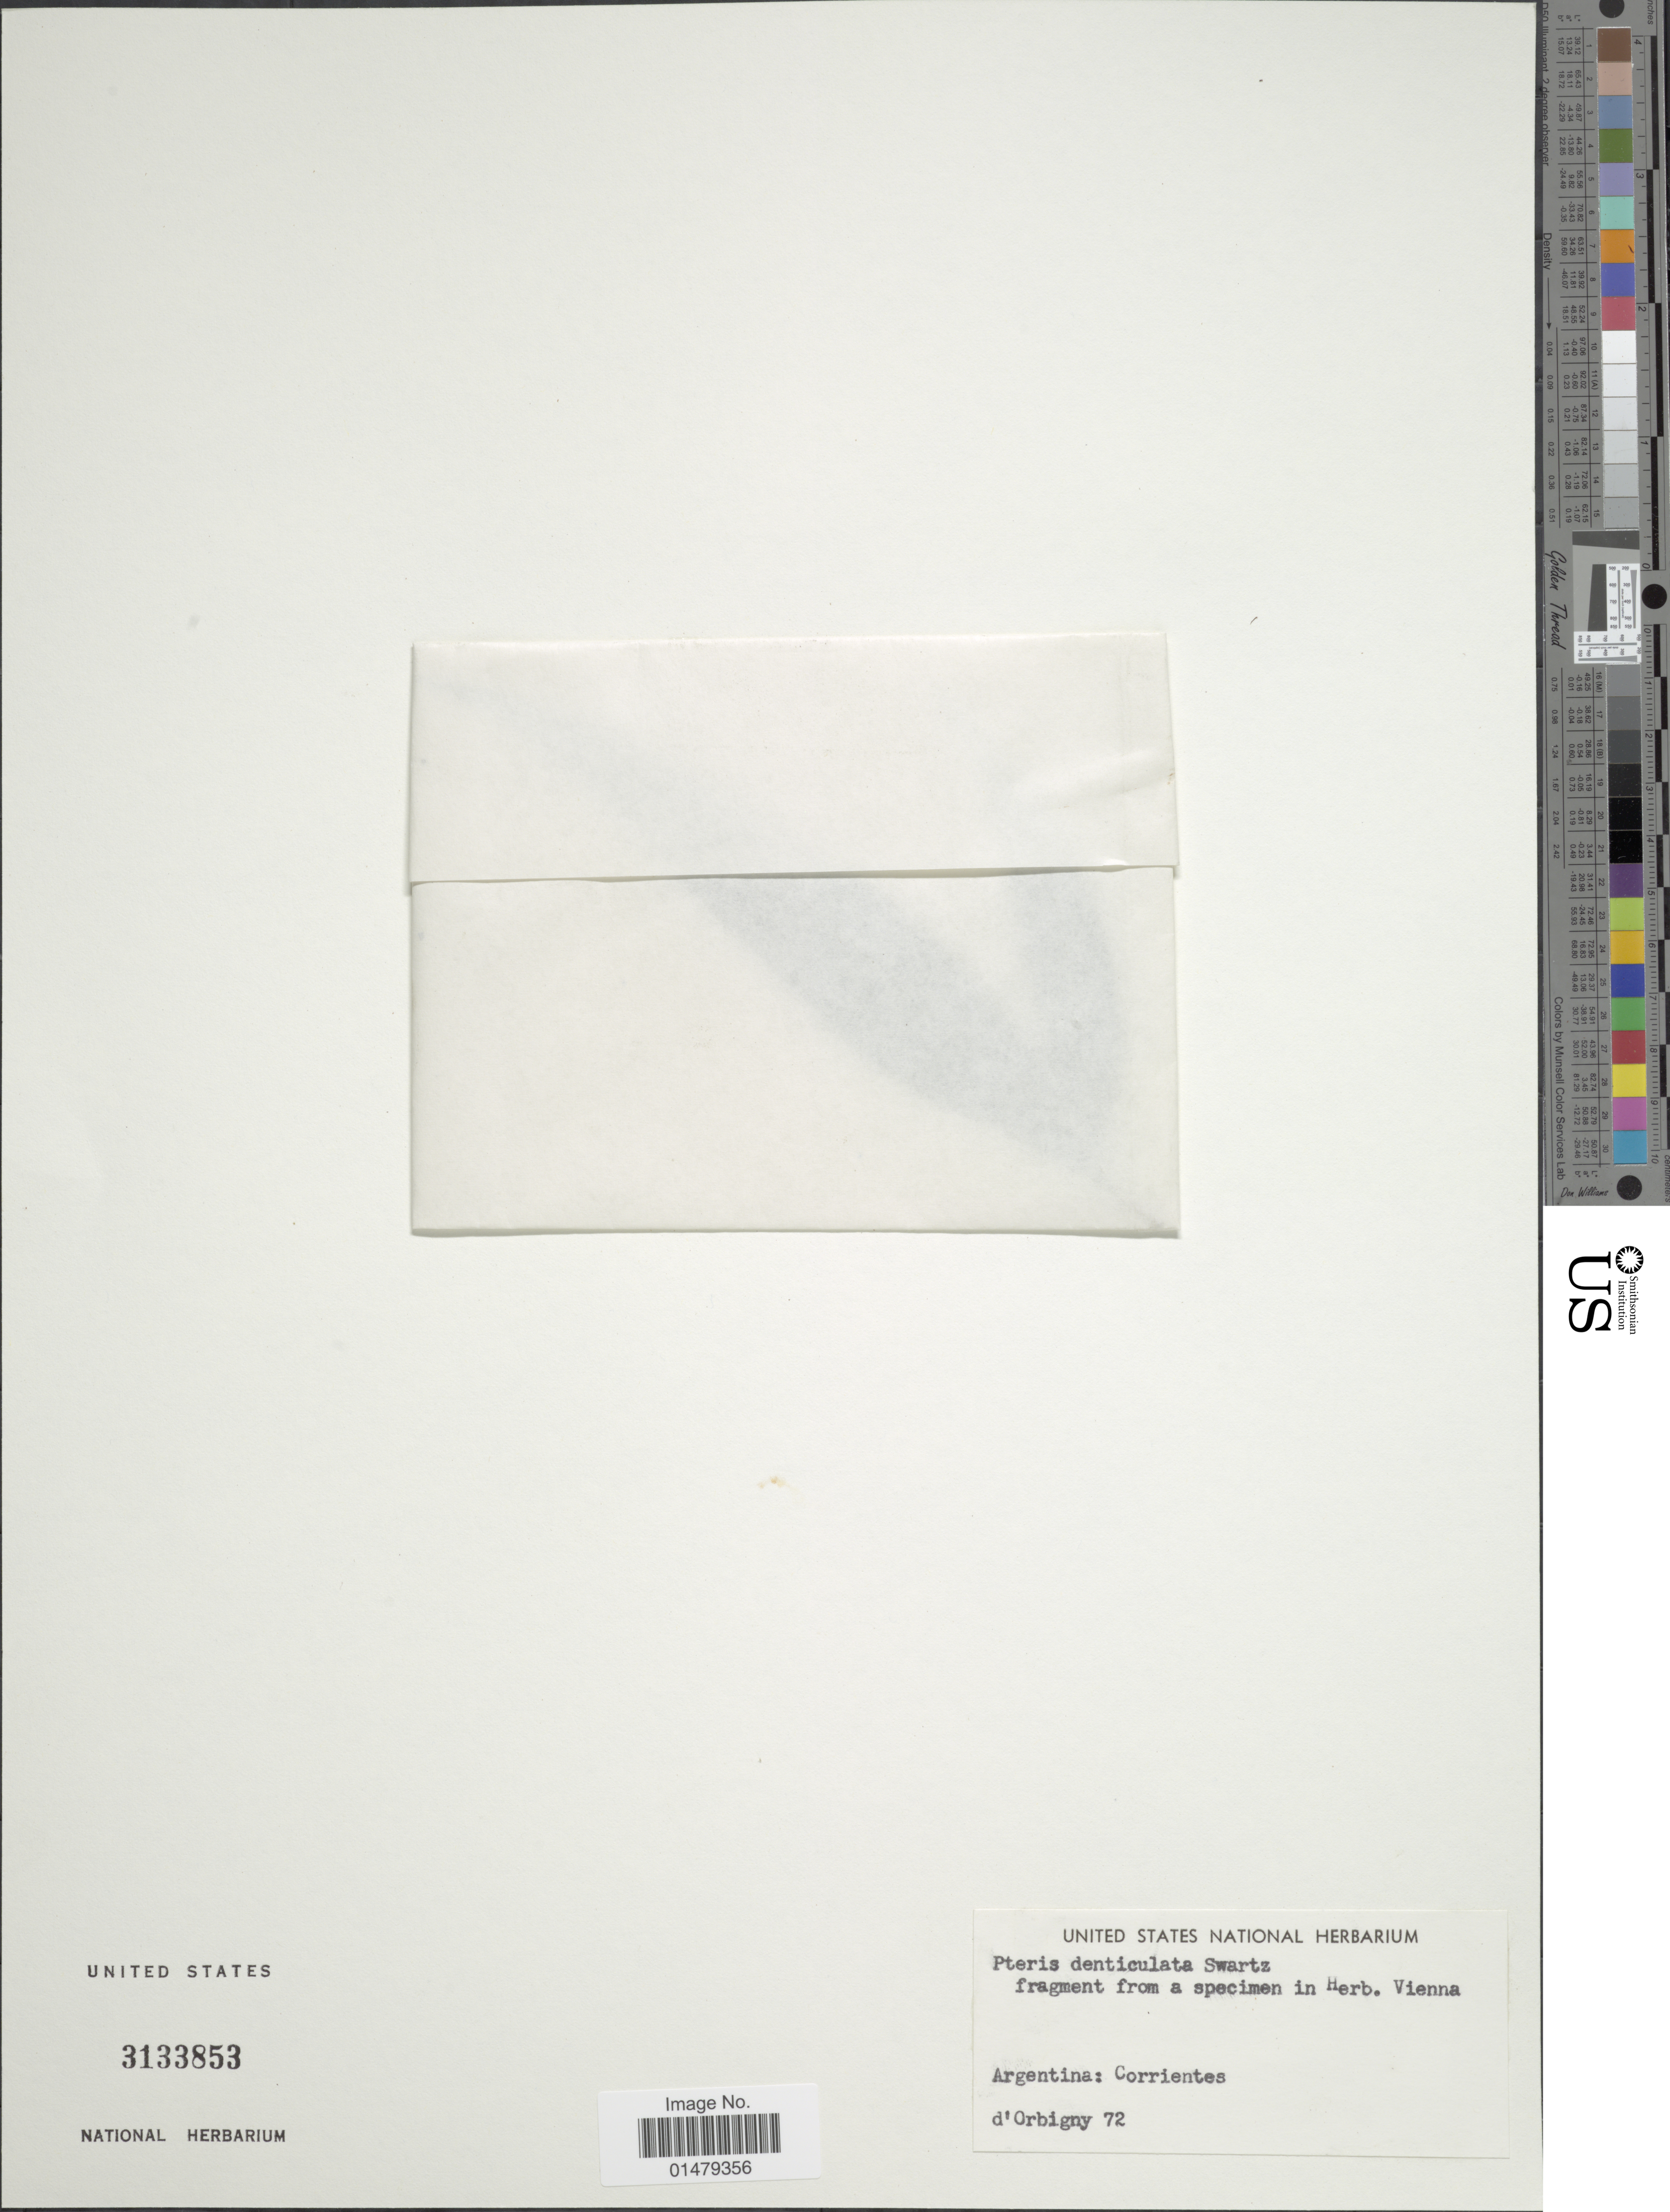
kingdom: Plantae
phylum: Tracheophyta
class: Polypodiopsida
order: Polypodiales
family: Pteridaceae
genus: Pteris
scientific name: Pteris denticulata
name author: Sw.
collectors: A. D'Orbigny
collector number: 72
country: Argentina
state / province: Corrientes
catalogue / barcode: US 3133853